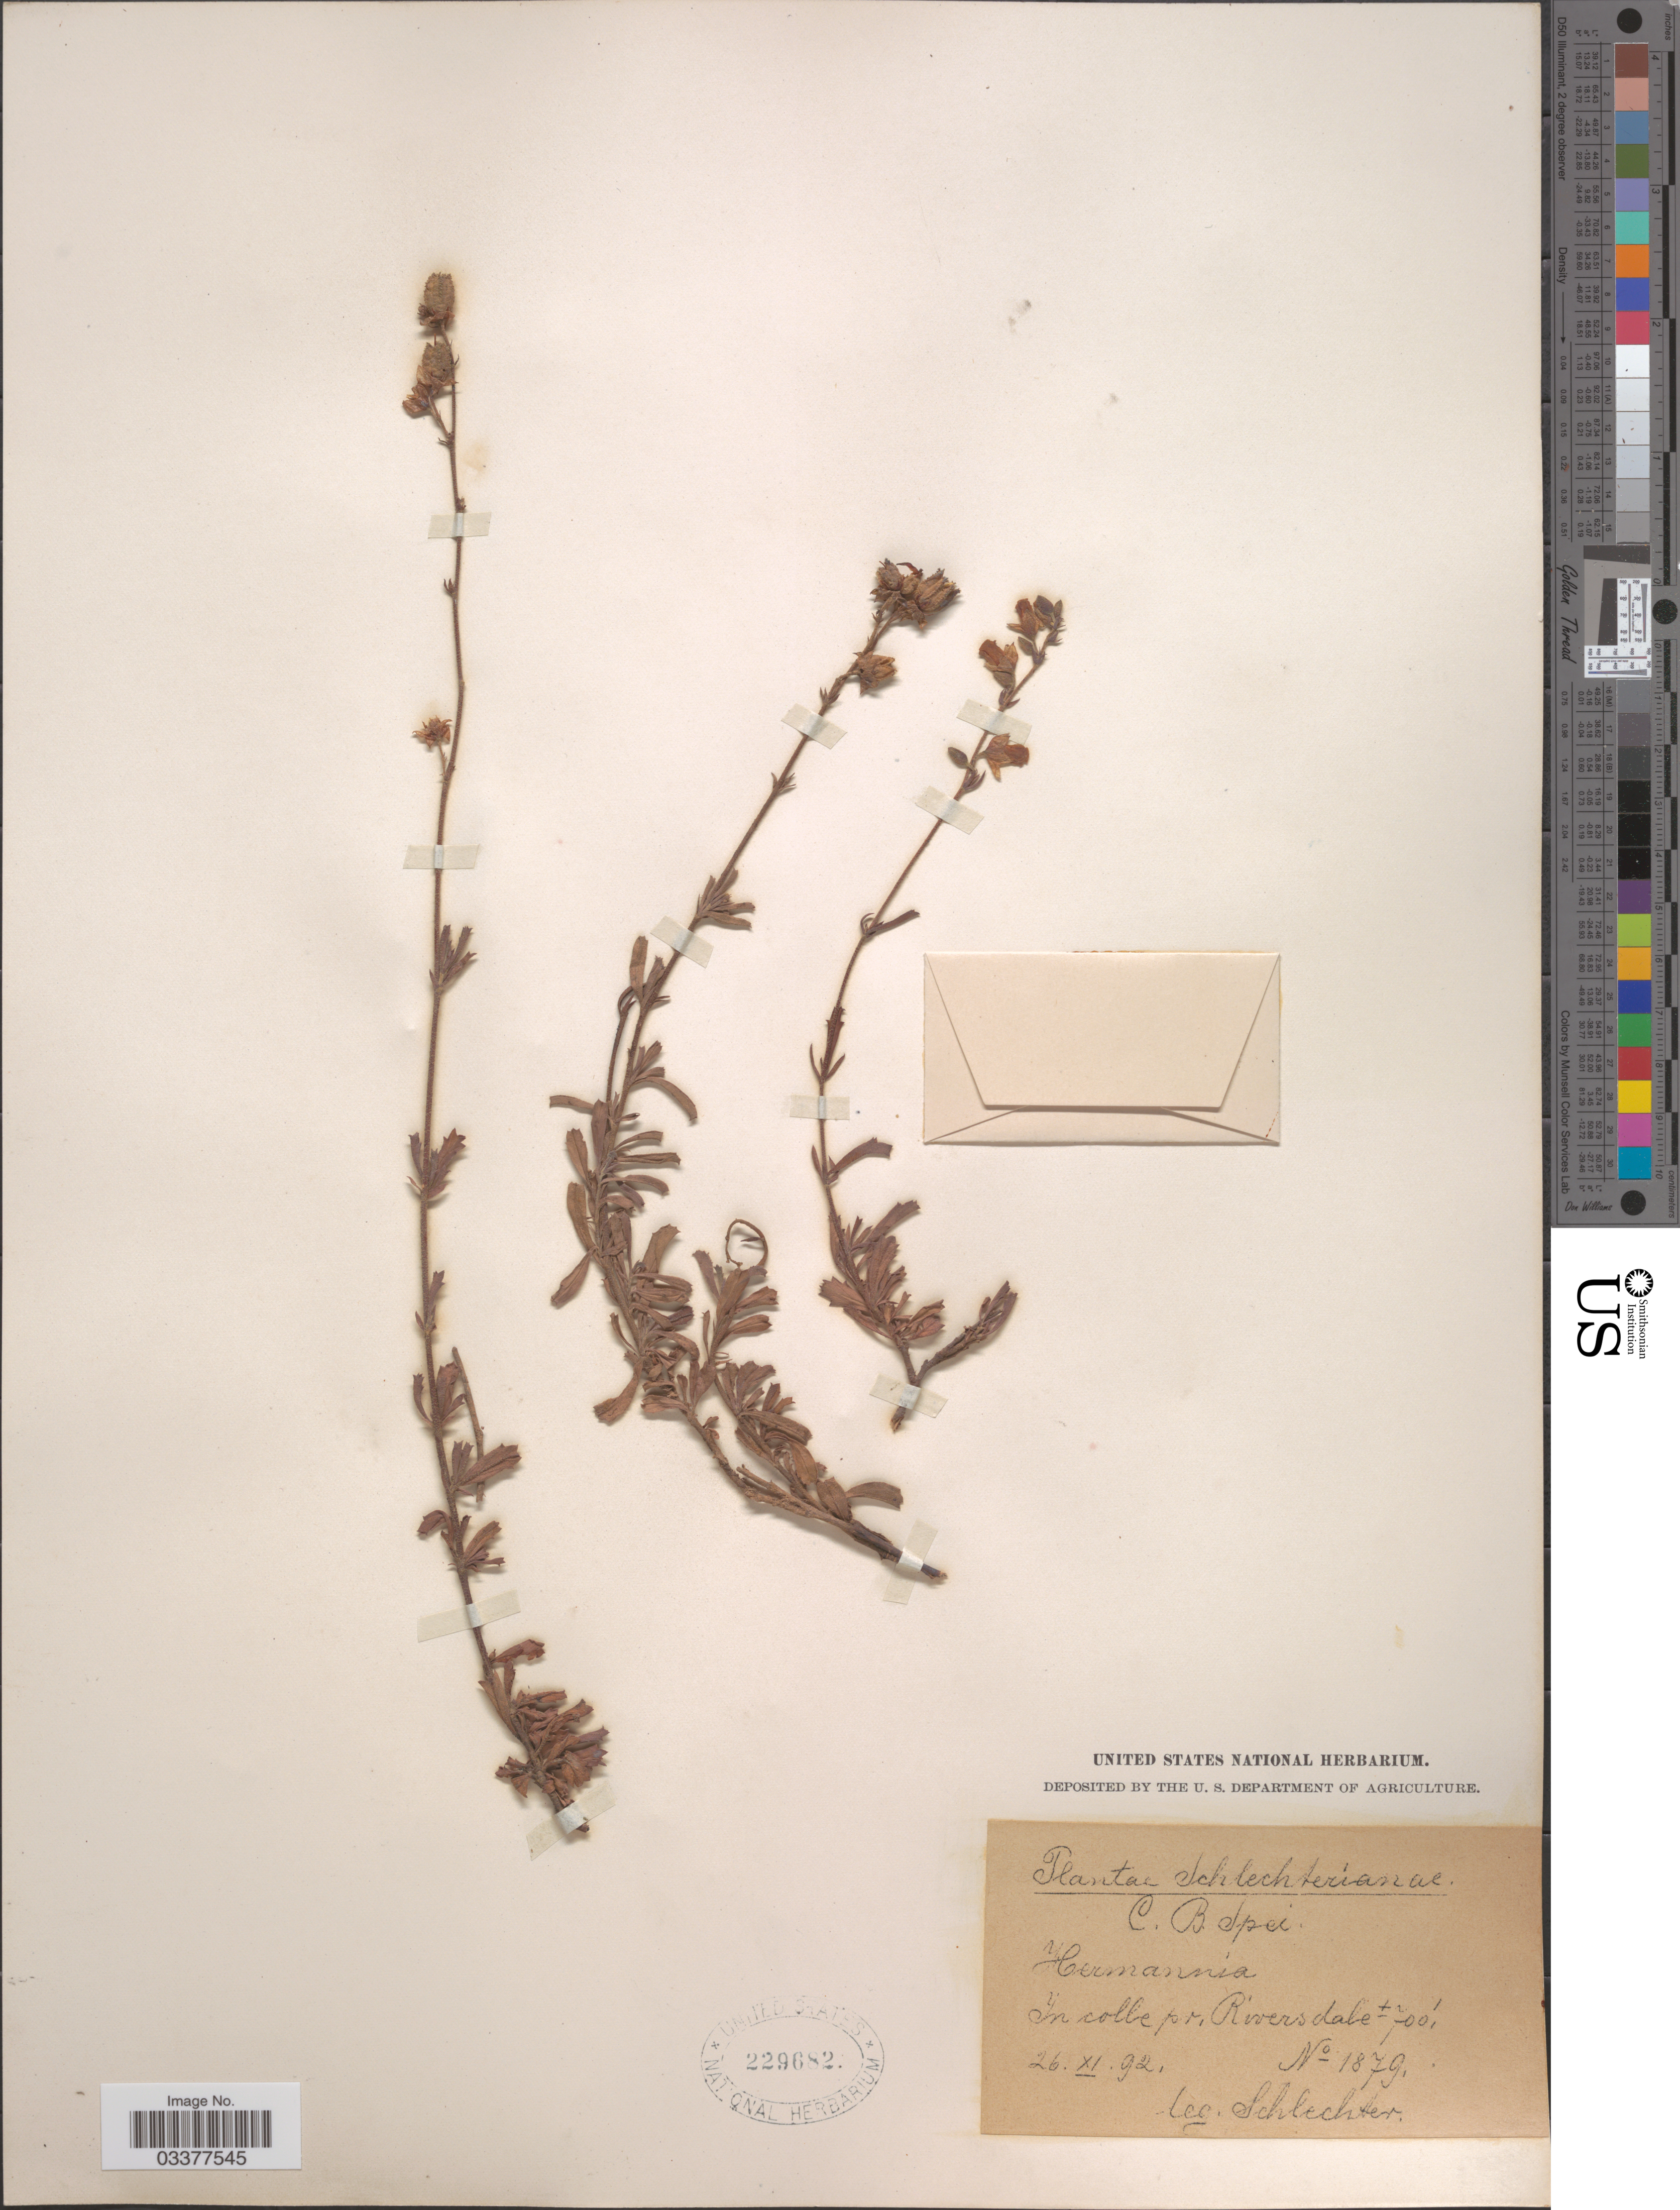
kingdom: Plantae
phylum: Tracheophyta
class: Magnoliopsida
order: Malvales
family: Malvaceae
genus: Hermannia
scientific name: Hermannia sp.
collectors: Schlechter, --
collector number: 1879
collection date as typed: Transcribed d/m/y: 26/11/92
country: South Africa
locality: In colle pr. Riversdale. C. B. Spei.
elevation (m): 213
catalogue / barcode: US 229682